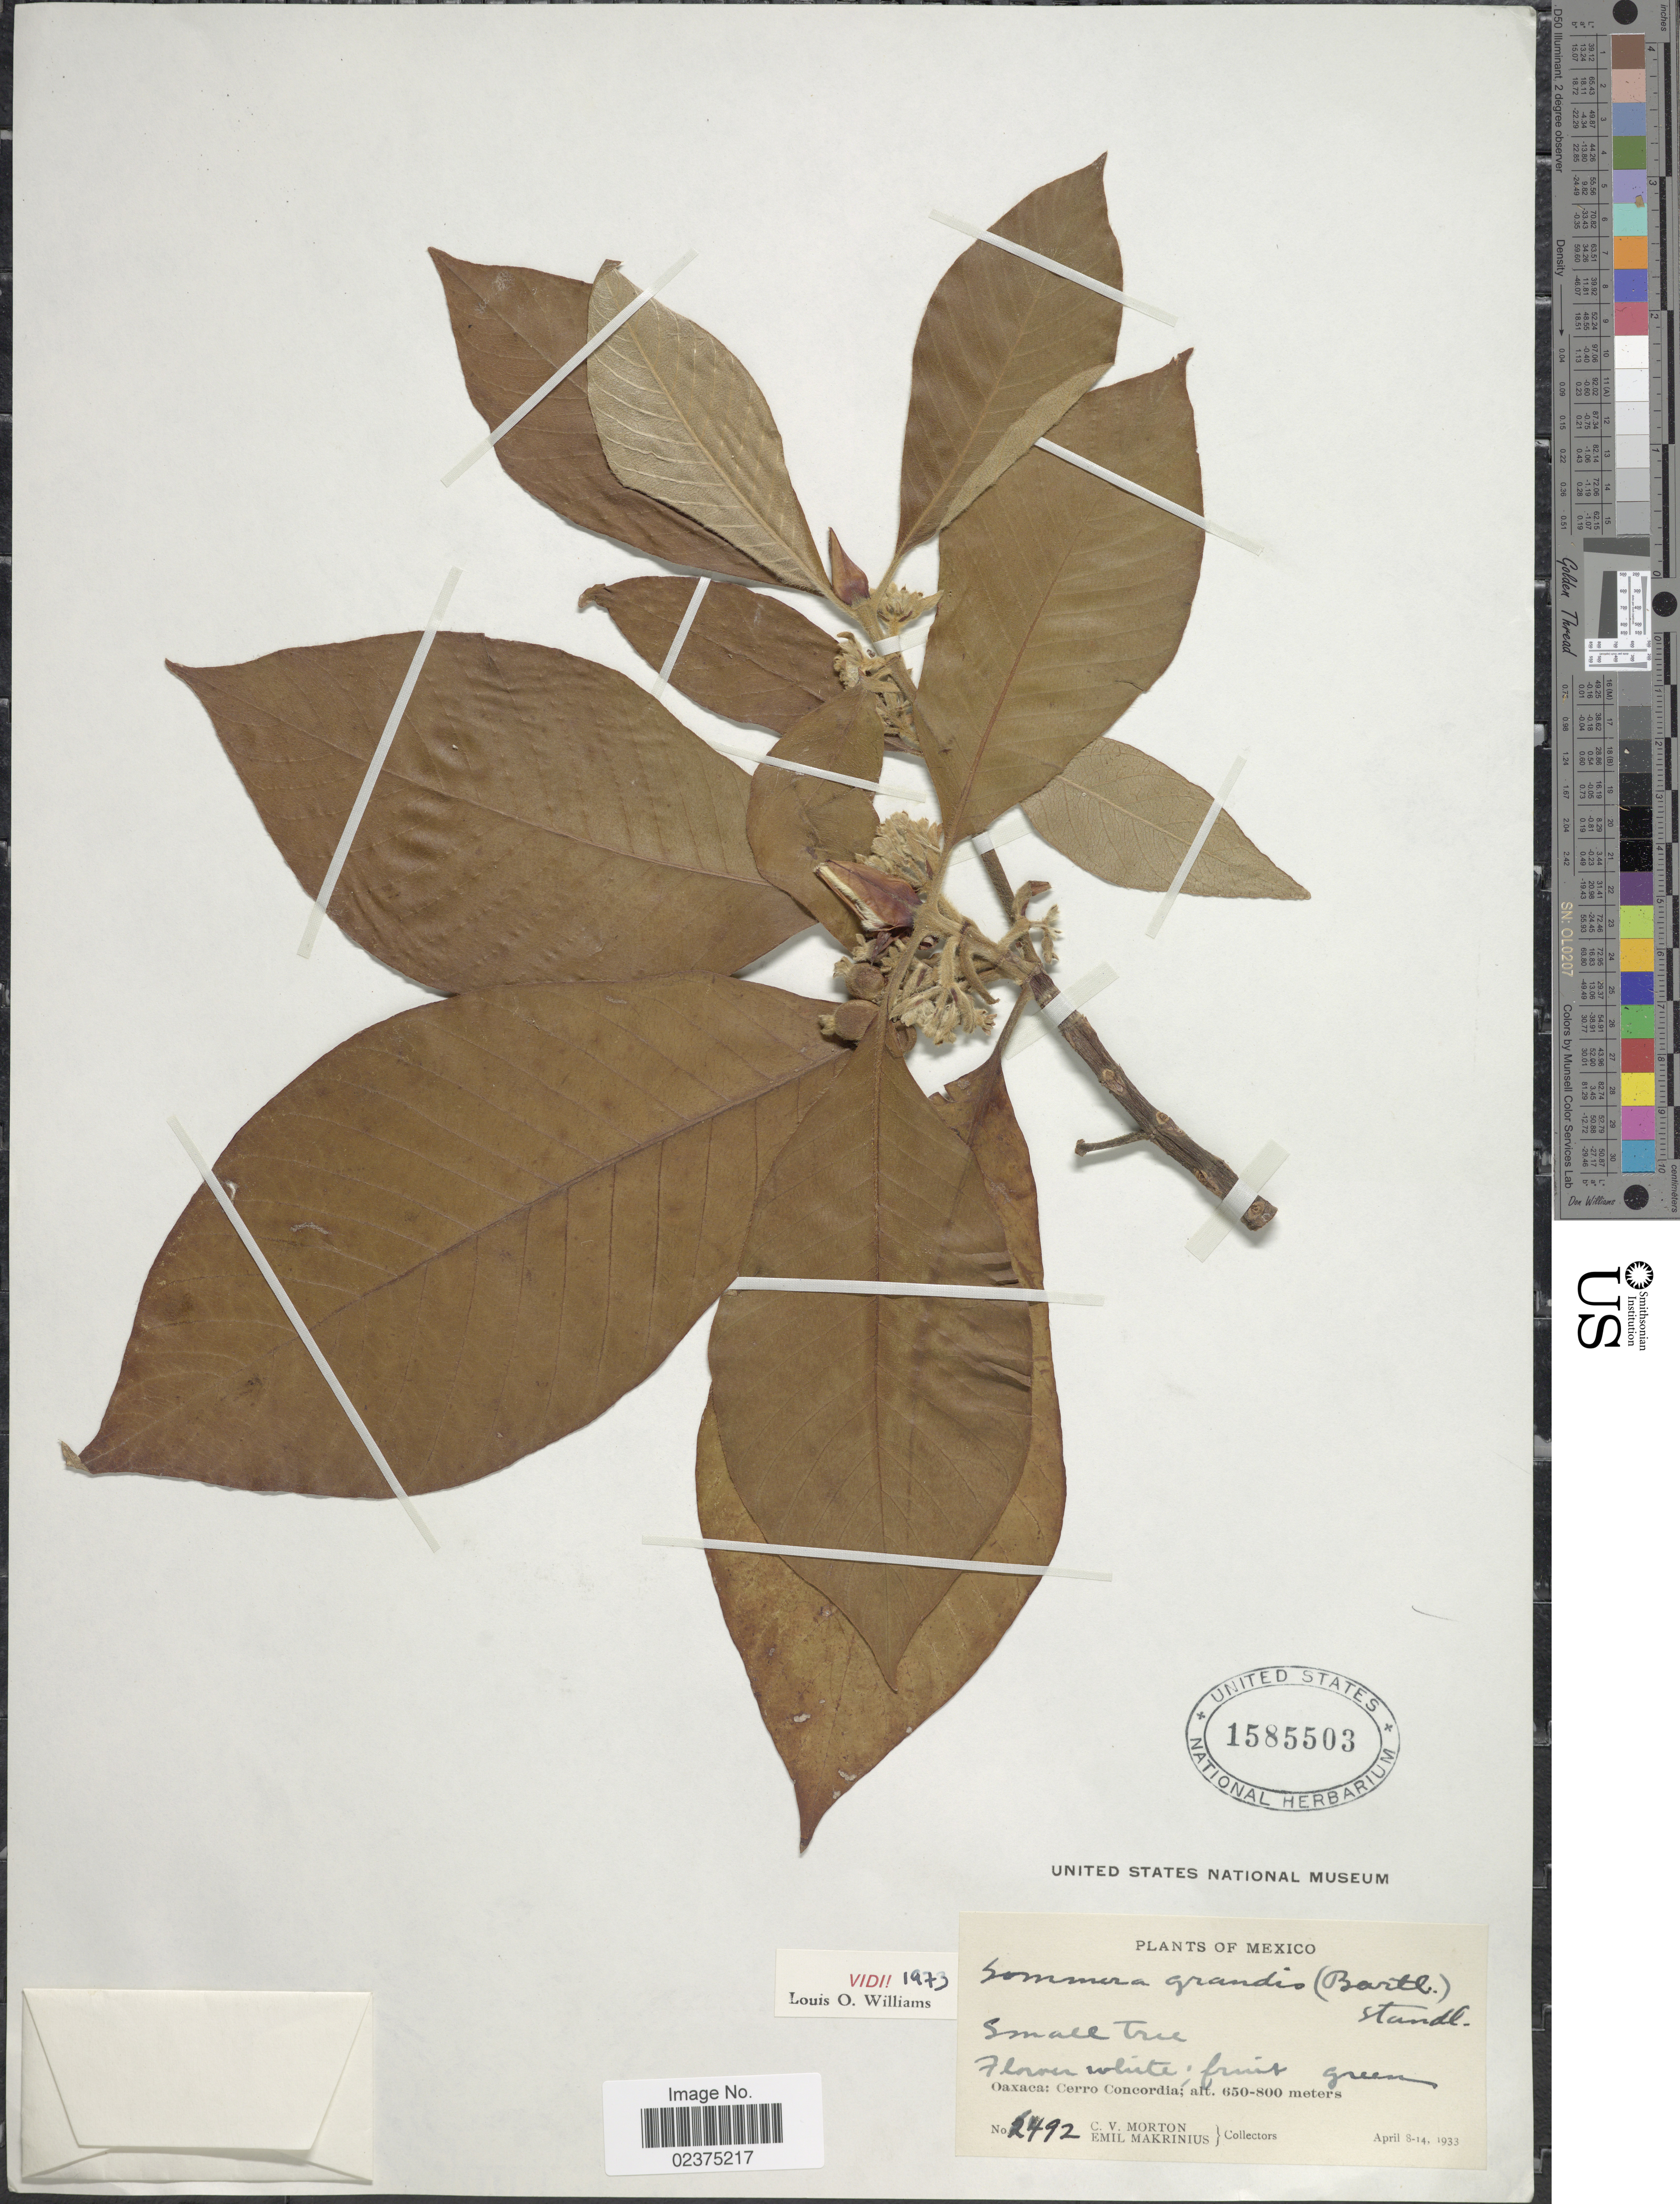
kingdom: Plantae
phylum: Tracheophyta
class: Magnoliopsida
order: Gentianales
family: Rubiaceae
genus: Sommera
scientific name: Sommera grandis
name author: (Bartl. ex DC.) Standl.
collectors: C. V. Morton & E. Makrinius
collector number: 2492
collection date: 1933-04-08/1933-08-14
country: Mexico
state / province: Oaxaca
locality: Cerro Concordiá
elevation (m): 650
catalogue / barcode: US 1585503